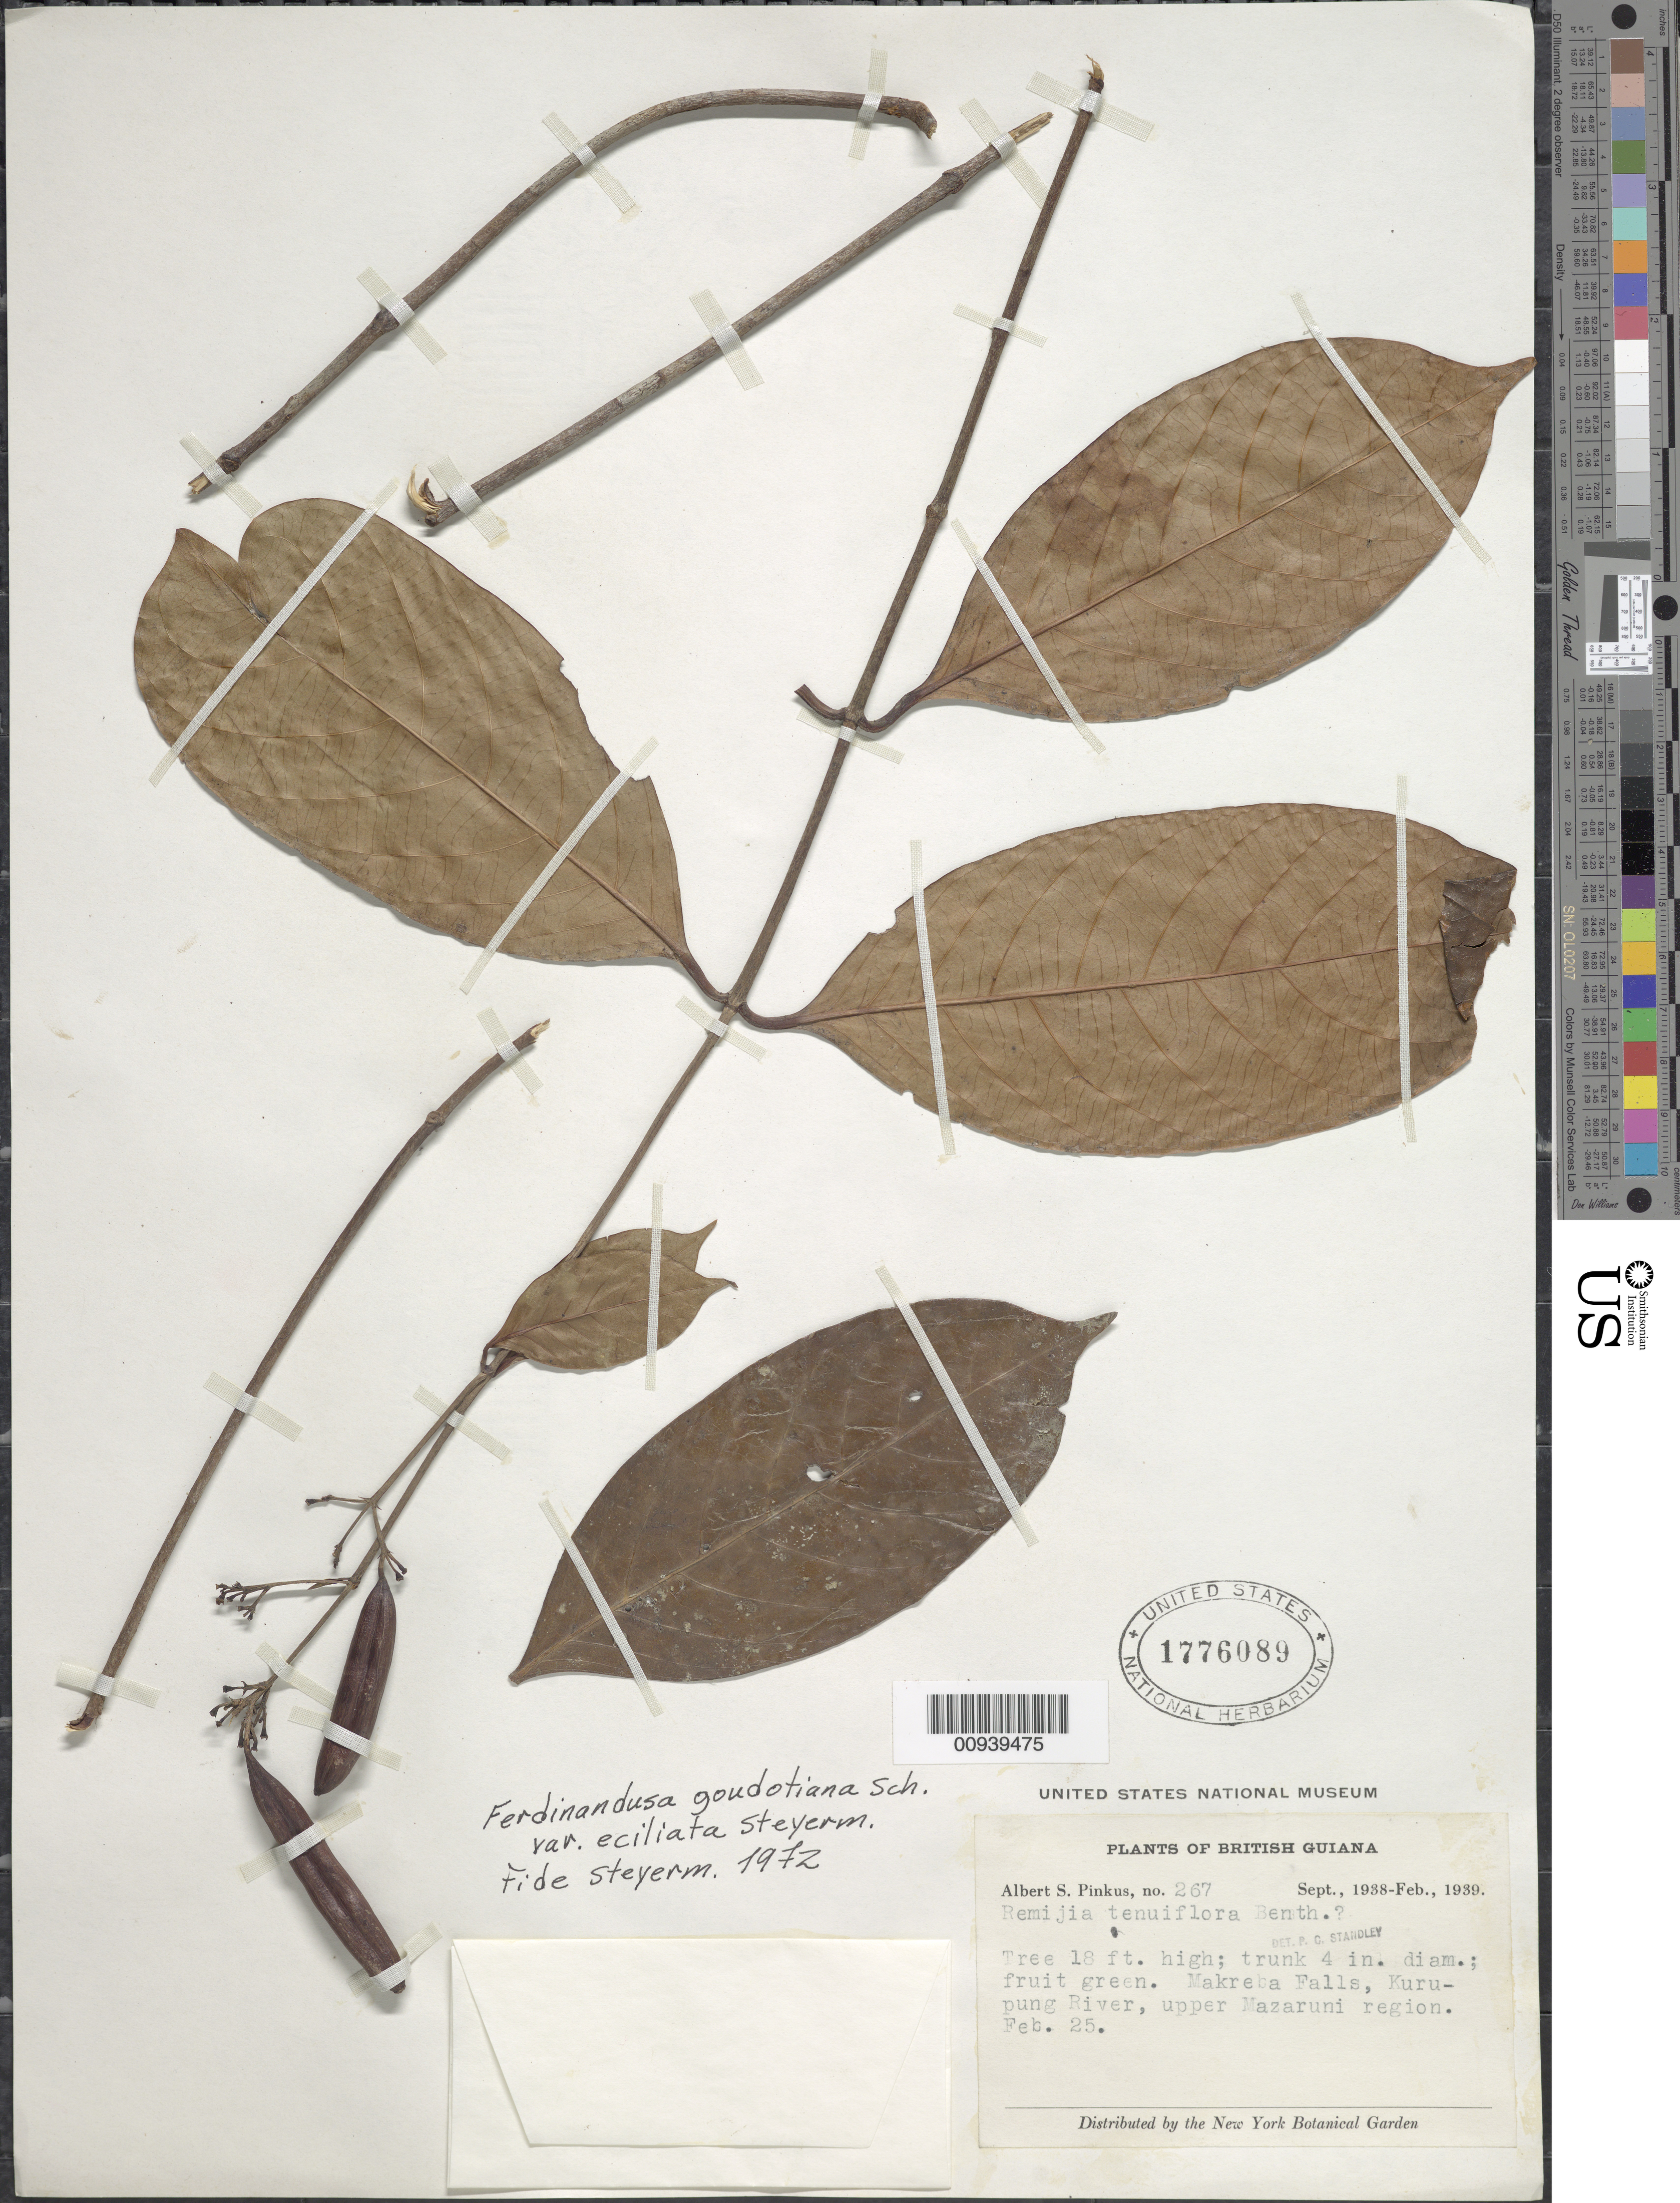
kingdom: Plantae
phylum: Tracheophyta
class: Magnoliopsida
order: Gentianales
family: Rubiaceae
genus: Ferdinandusa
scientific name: Ferdinandusa goudotiana var. eciliata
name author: Steyerm.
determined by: Steyermark, Julian A., (VEN)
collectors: A. Pinkus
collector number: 267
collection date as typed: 25-Feb-39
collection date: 1939-02-25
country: Guyana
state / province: Cuyuni-Mazaruni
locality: Makreba Falls, Kurupung R., upper Mazaruni Dist.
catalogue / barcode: US 1776089